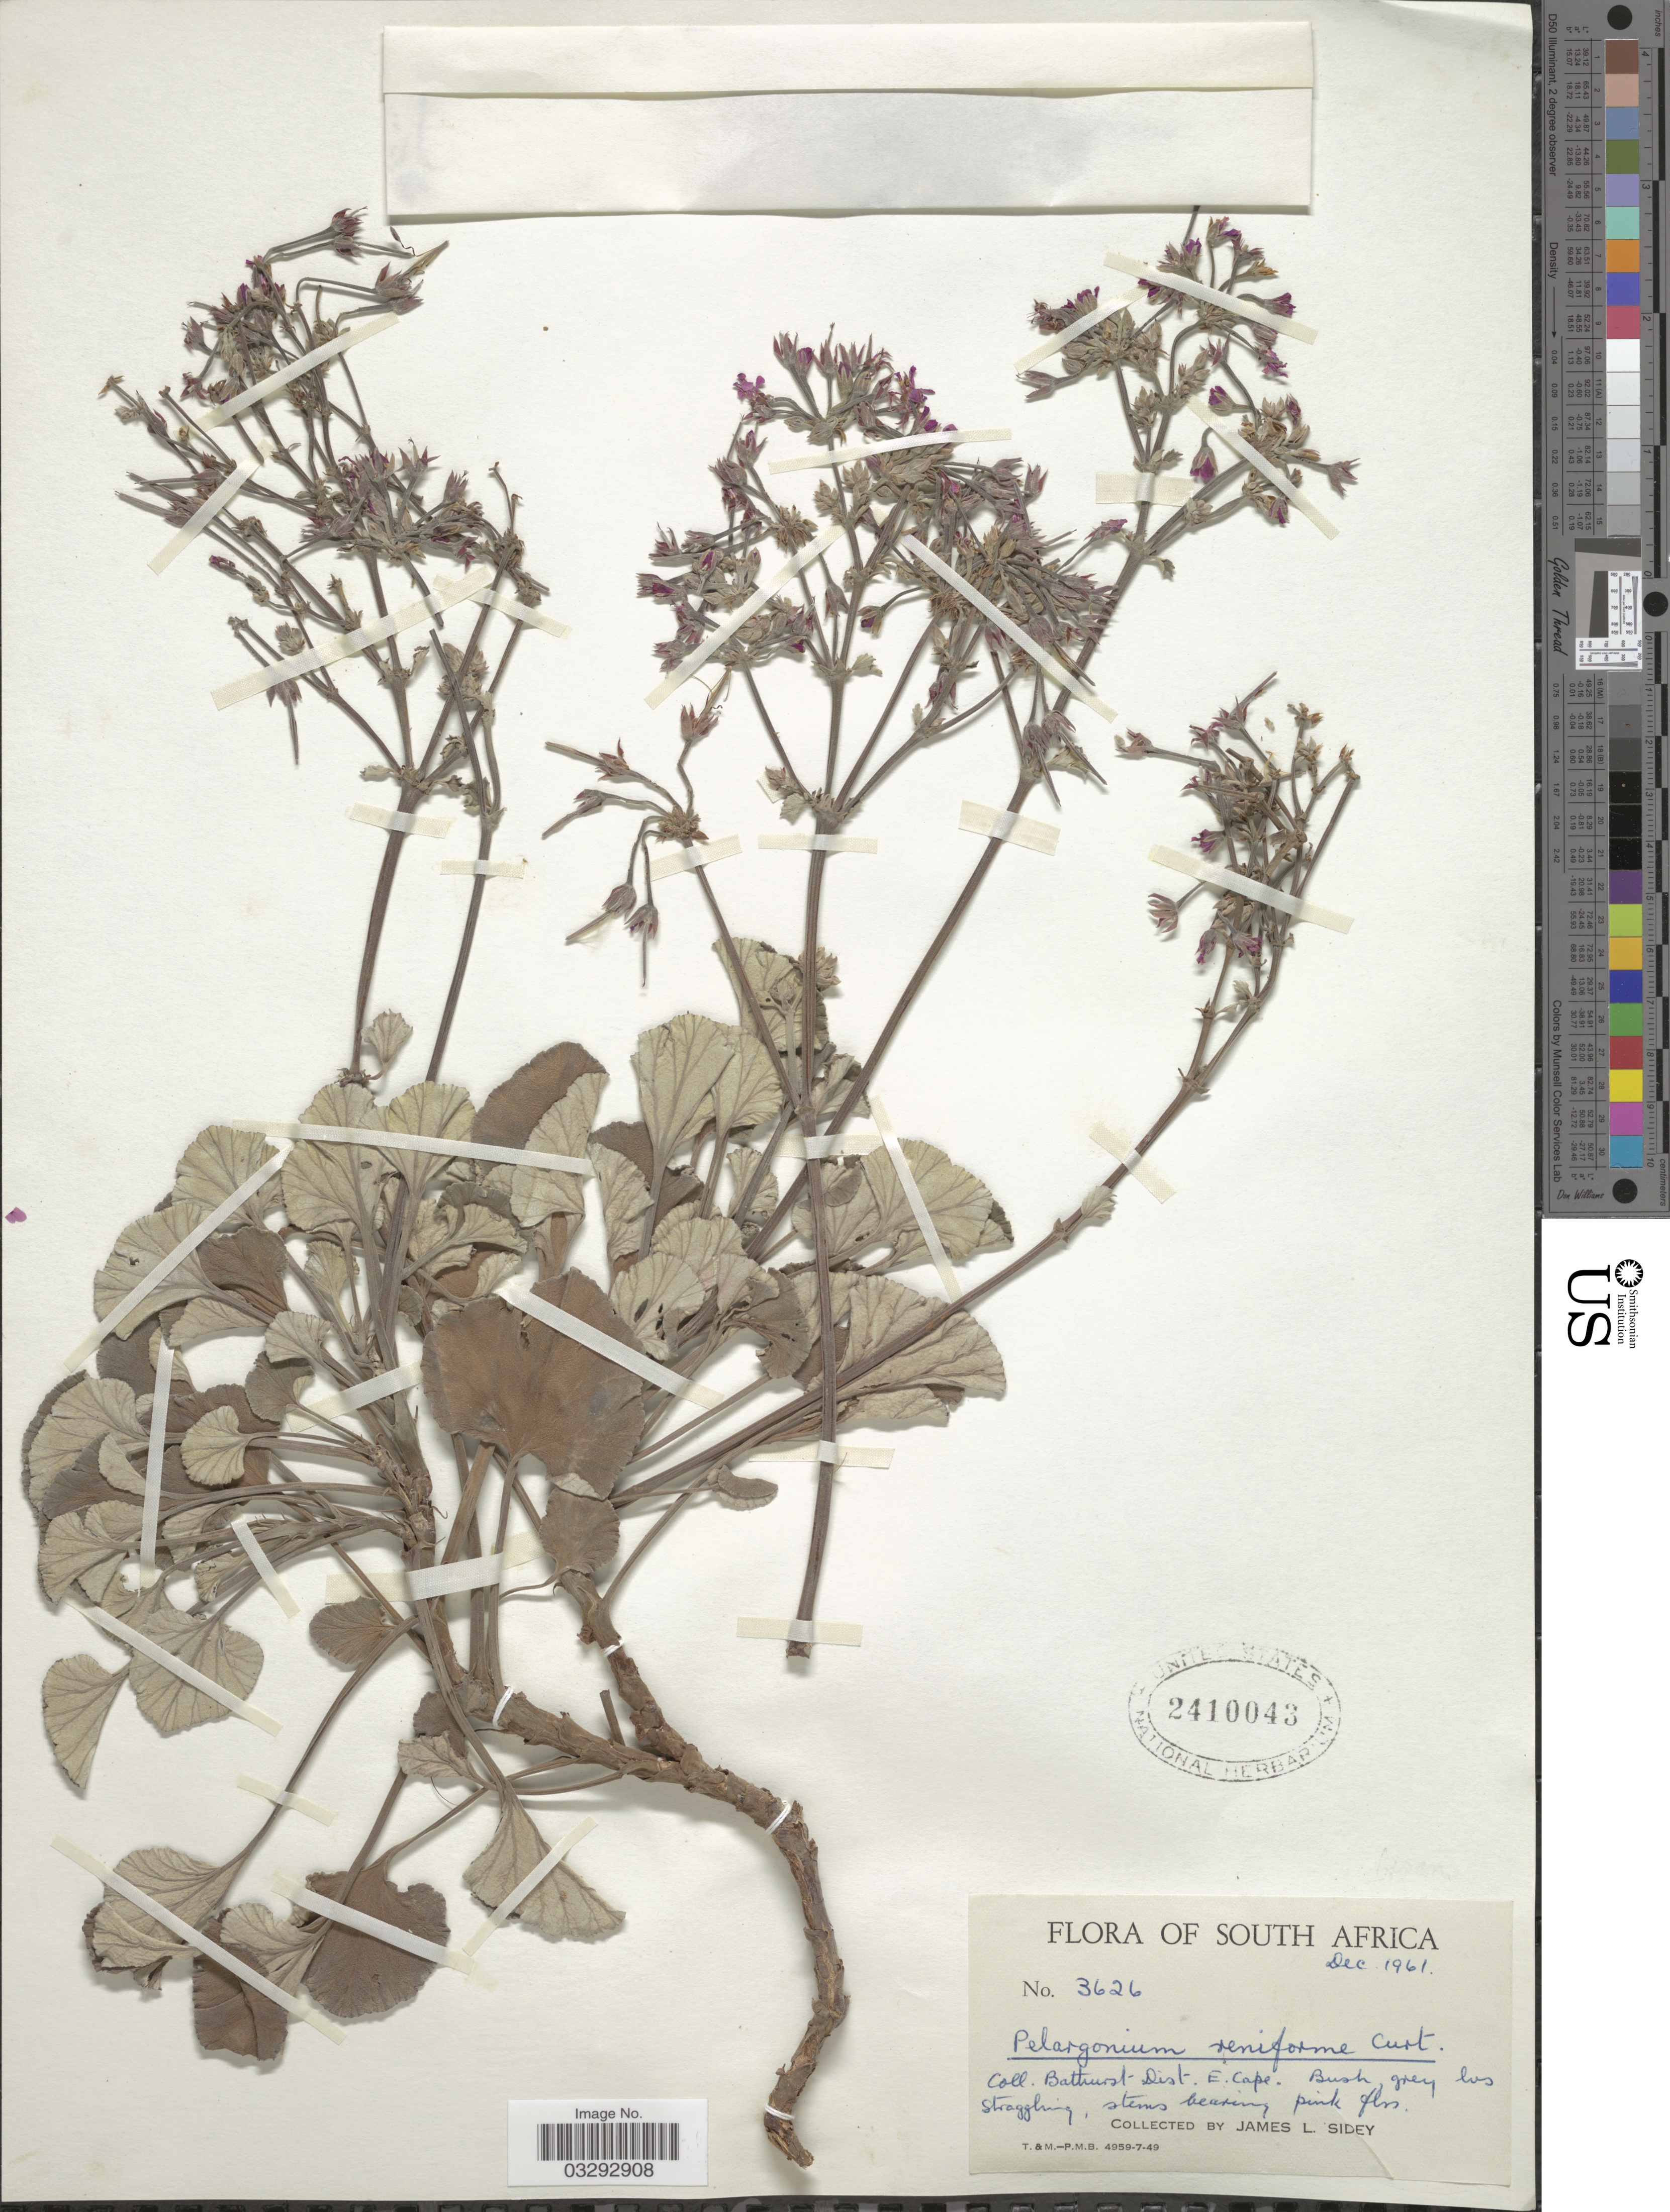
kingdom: Plantae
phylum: Tracheophyta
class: Magnoliopsida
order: Geraniales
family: Geraniaceae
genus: Pelargonium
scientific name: Pelargonium reniforme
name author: (Andrews) Curtis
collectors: J. L. Sidey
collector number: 3626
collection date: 1961-12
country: South Africa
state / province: Eastern Cape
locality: Bathurst - Dist. E. Cape.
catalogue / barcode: US 2410043